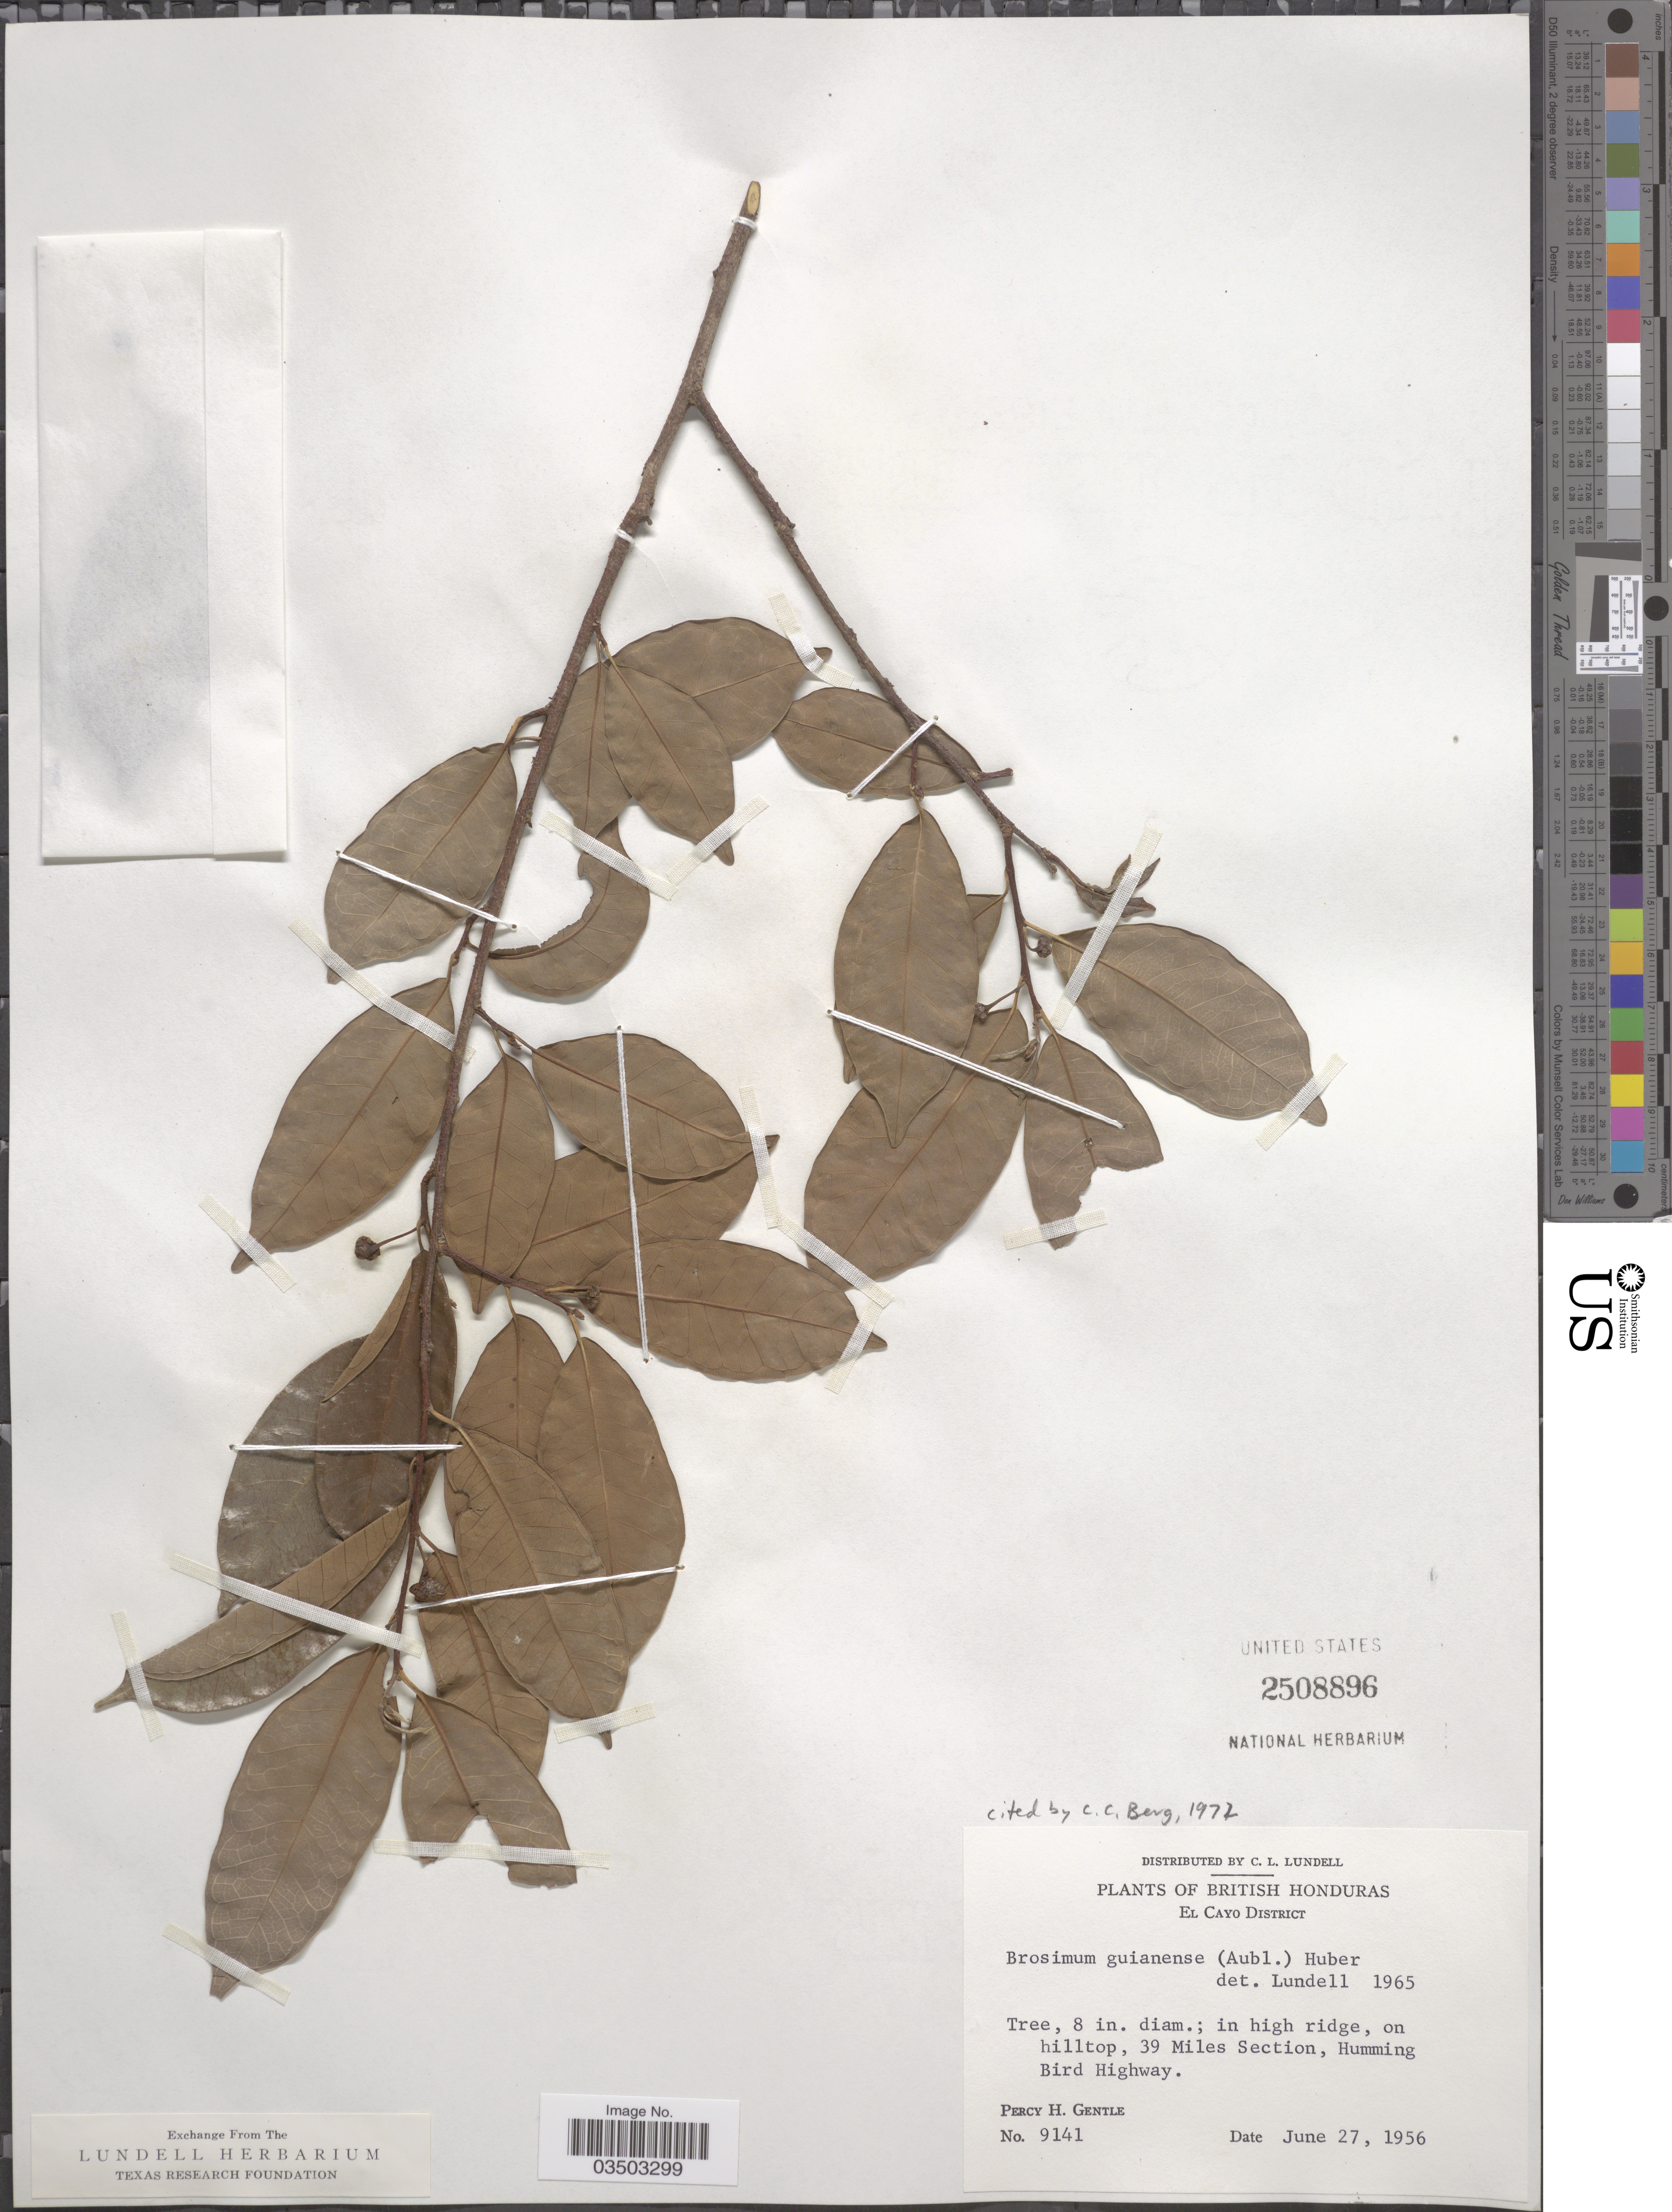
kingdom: Plantae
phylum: Tracheophyta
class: Magnoliopsida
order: Rosales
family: Moraceae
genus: Brosimum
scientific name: Brosimum guianense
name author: (Aubl.) Huber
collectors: P. H. Gentle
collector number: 9141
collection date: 1956-06-27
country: Belize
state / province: Cayo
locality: British Honduras. El Cayo District. in high ridge, on hilltop, 39 Miles Section, Humming Bird Highway.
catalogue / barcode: US 2508896